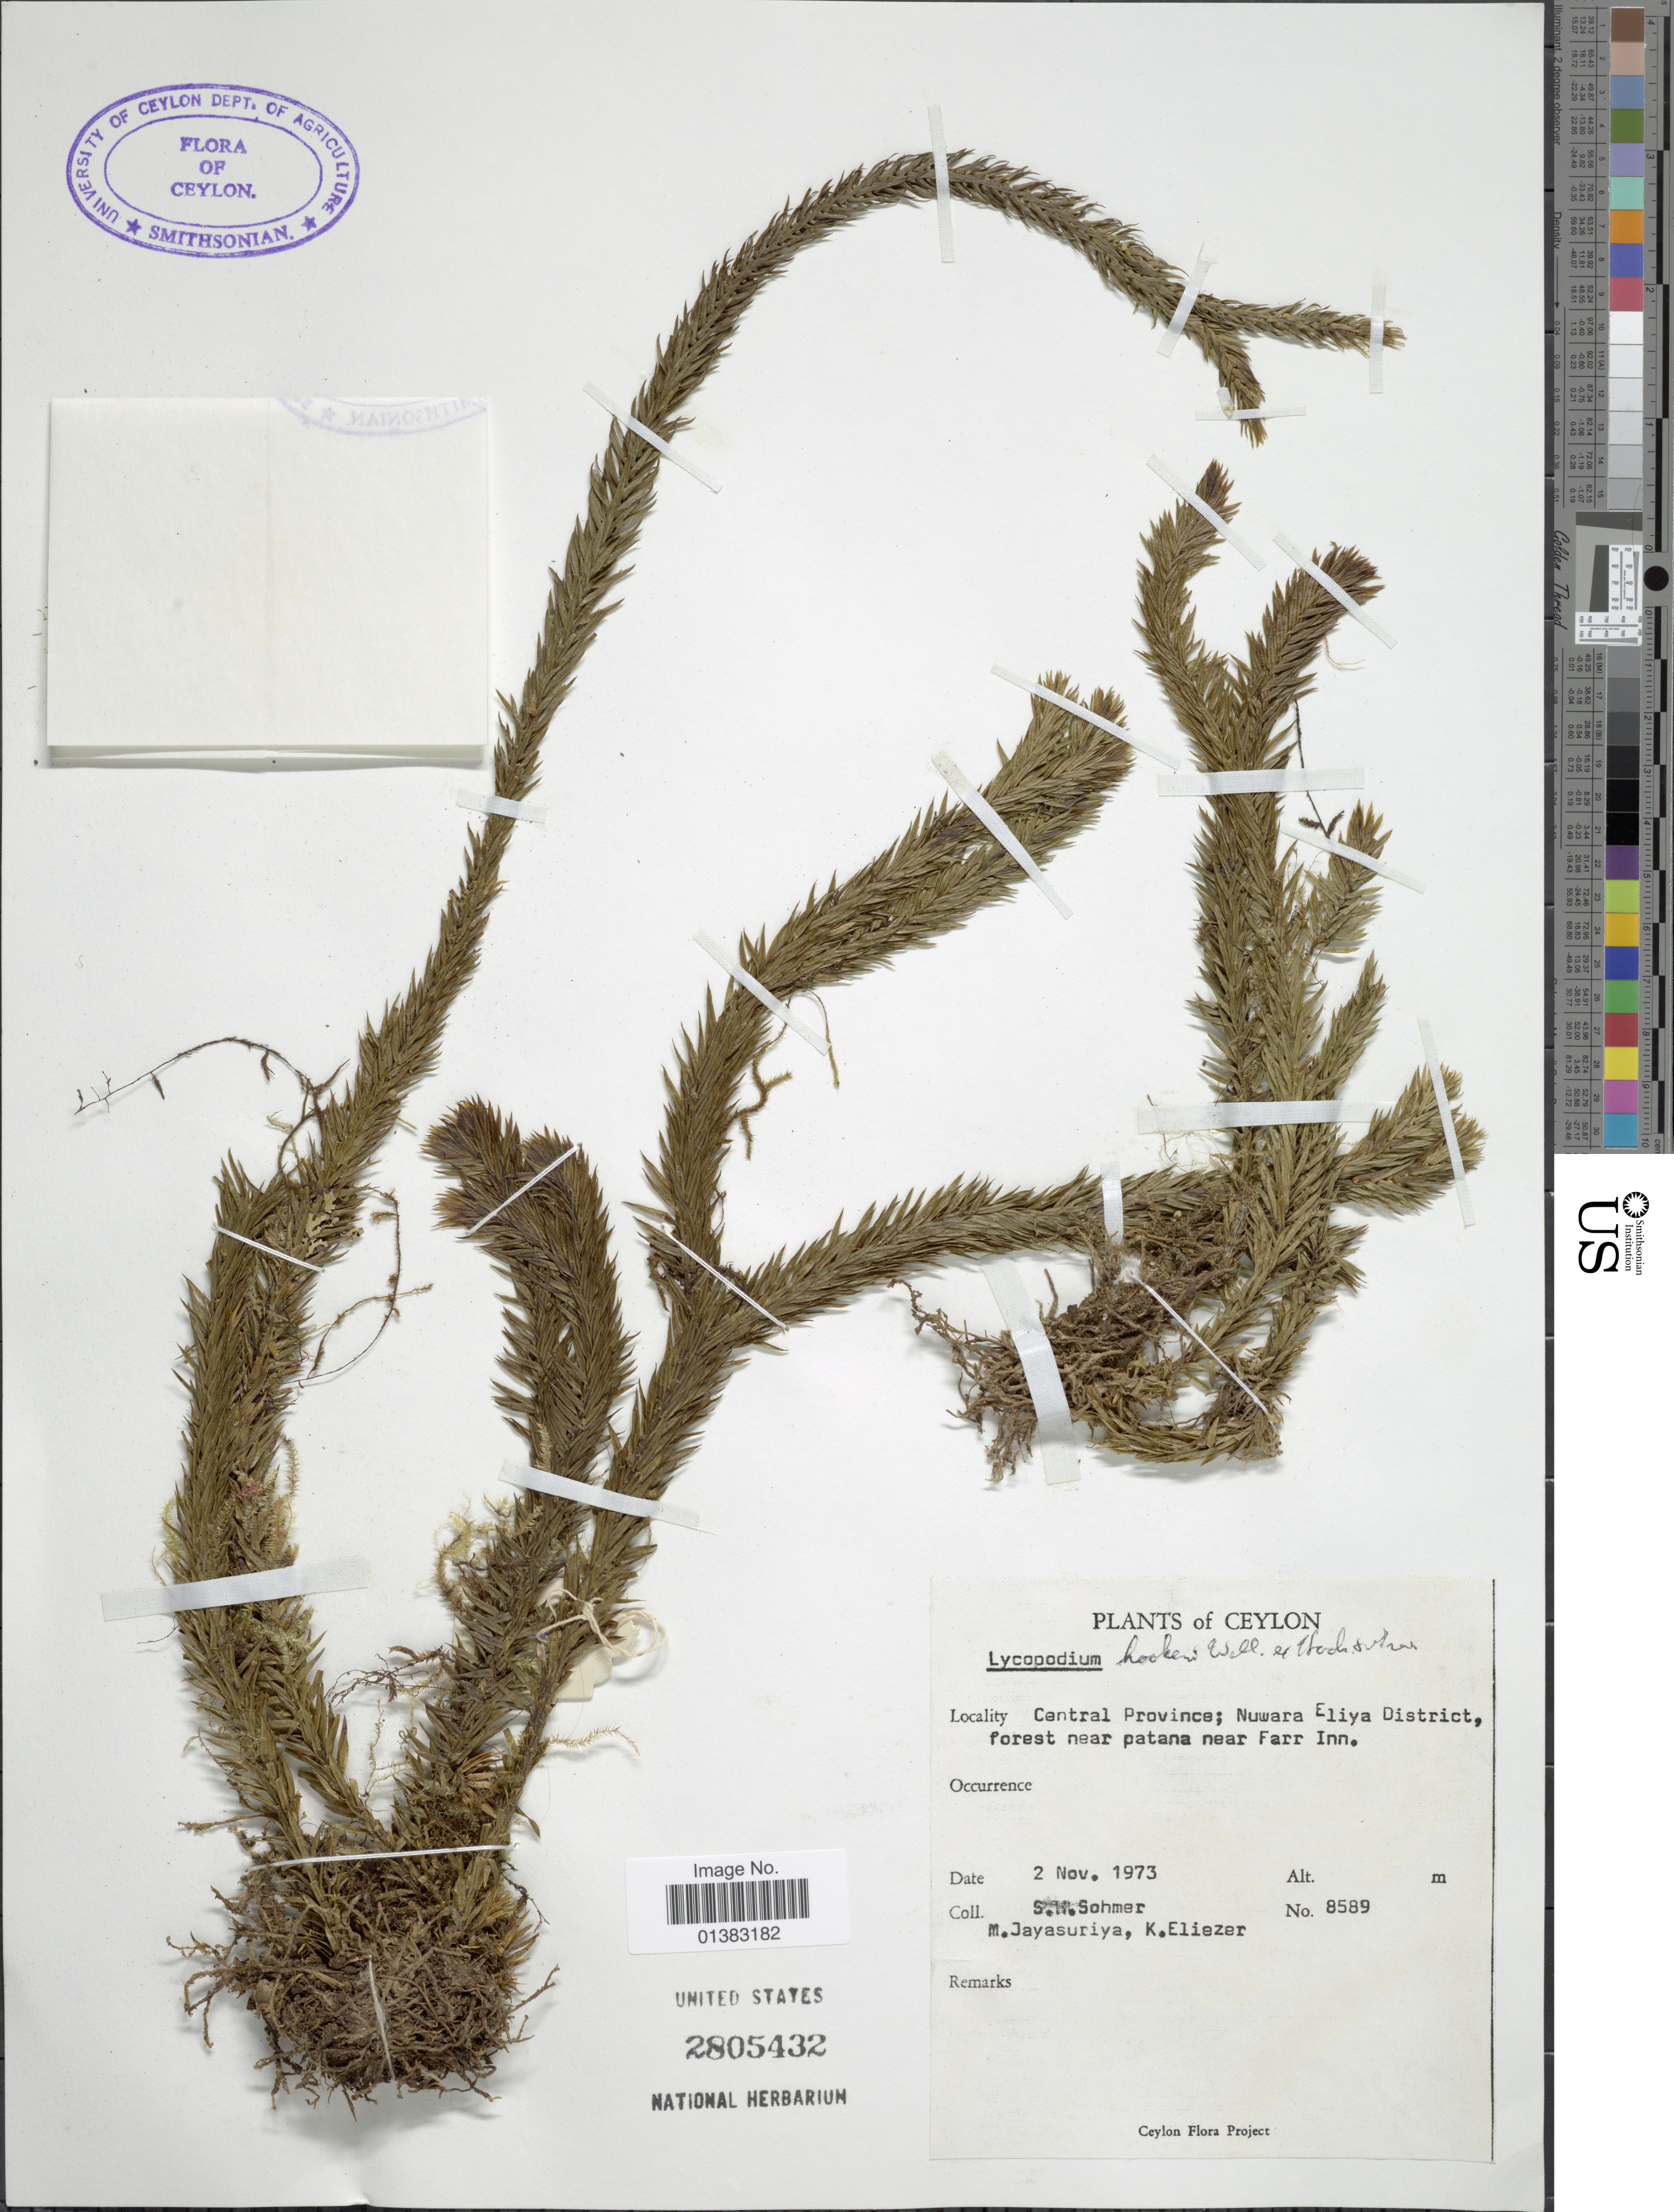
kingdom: Plantae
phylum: Tracheophyta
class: Lycopodiopsida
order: Lycopodiales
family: Lycopodiaceae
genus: Phlegmariurus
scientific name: Phlegmariurus pulcherrimus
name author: (Hook. & Grev.) Á. Löve & D. Löve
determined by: Field, A. R.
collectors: S. H. Sohmer, M. Jayasuriya & K. Eliezer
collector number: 8589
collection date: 1973-11-02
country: Sri Lanka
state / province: Central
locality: Ceylon. Central Province; Nuwara Eliya District, forest near patana near Farr Inn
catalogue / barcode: US 2805432